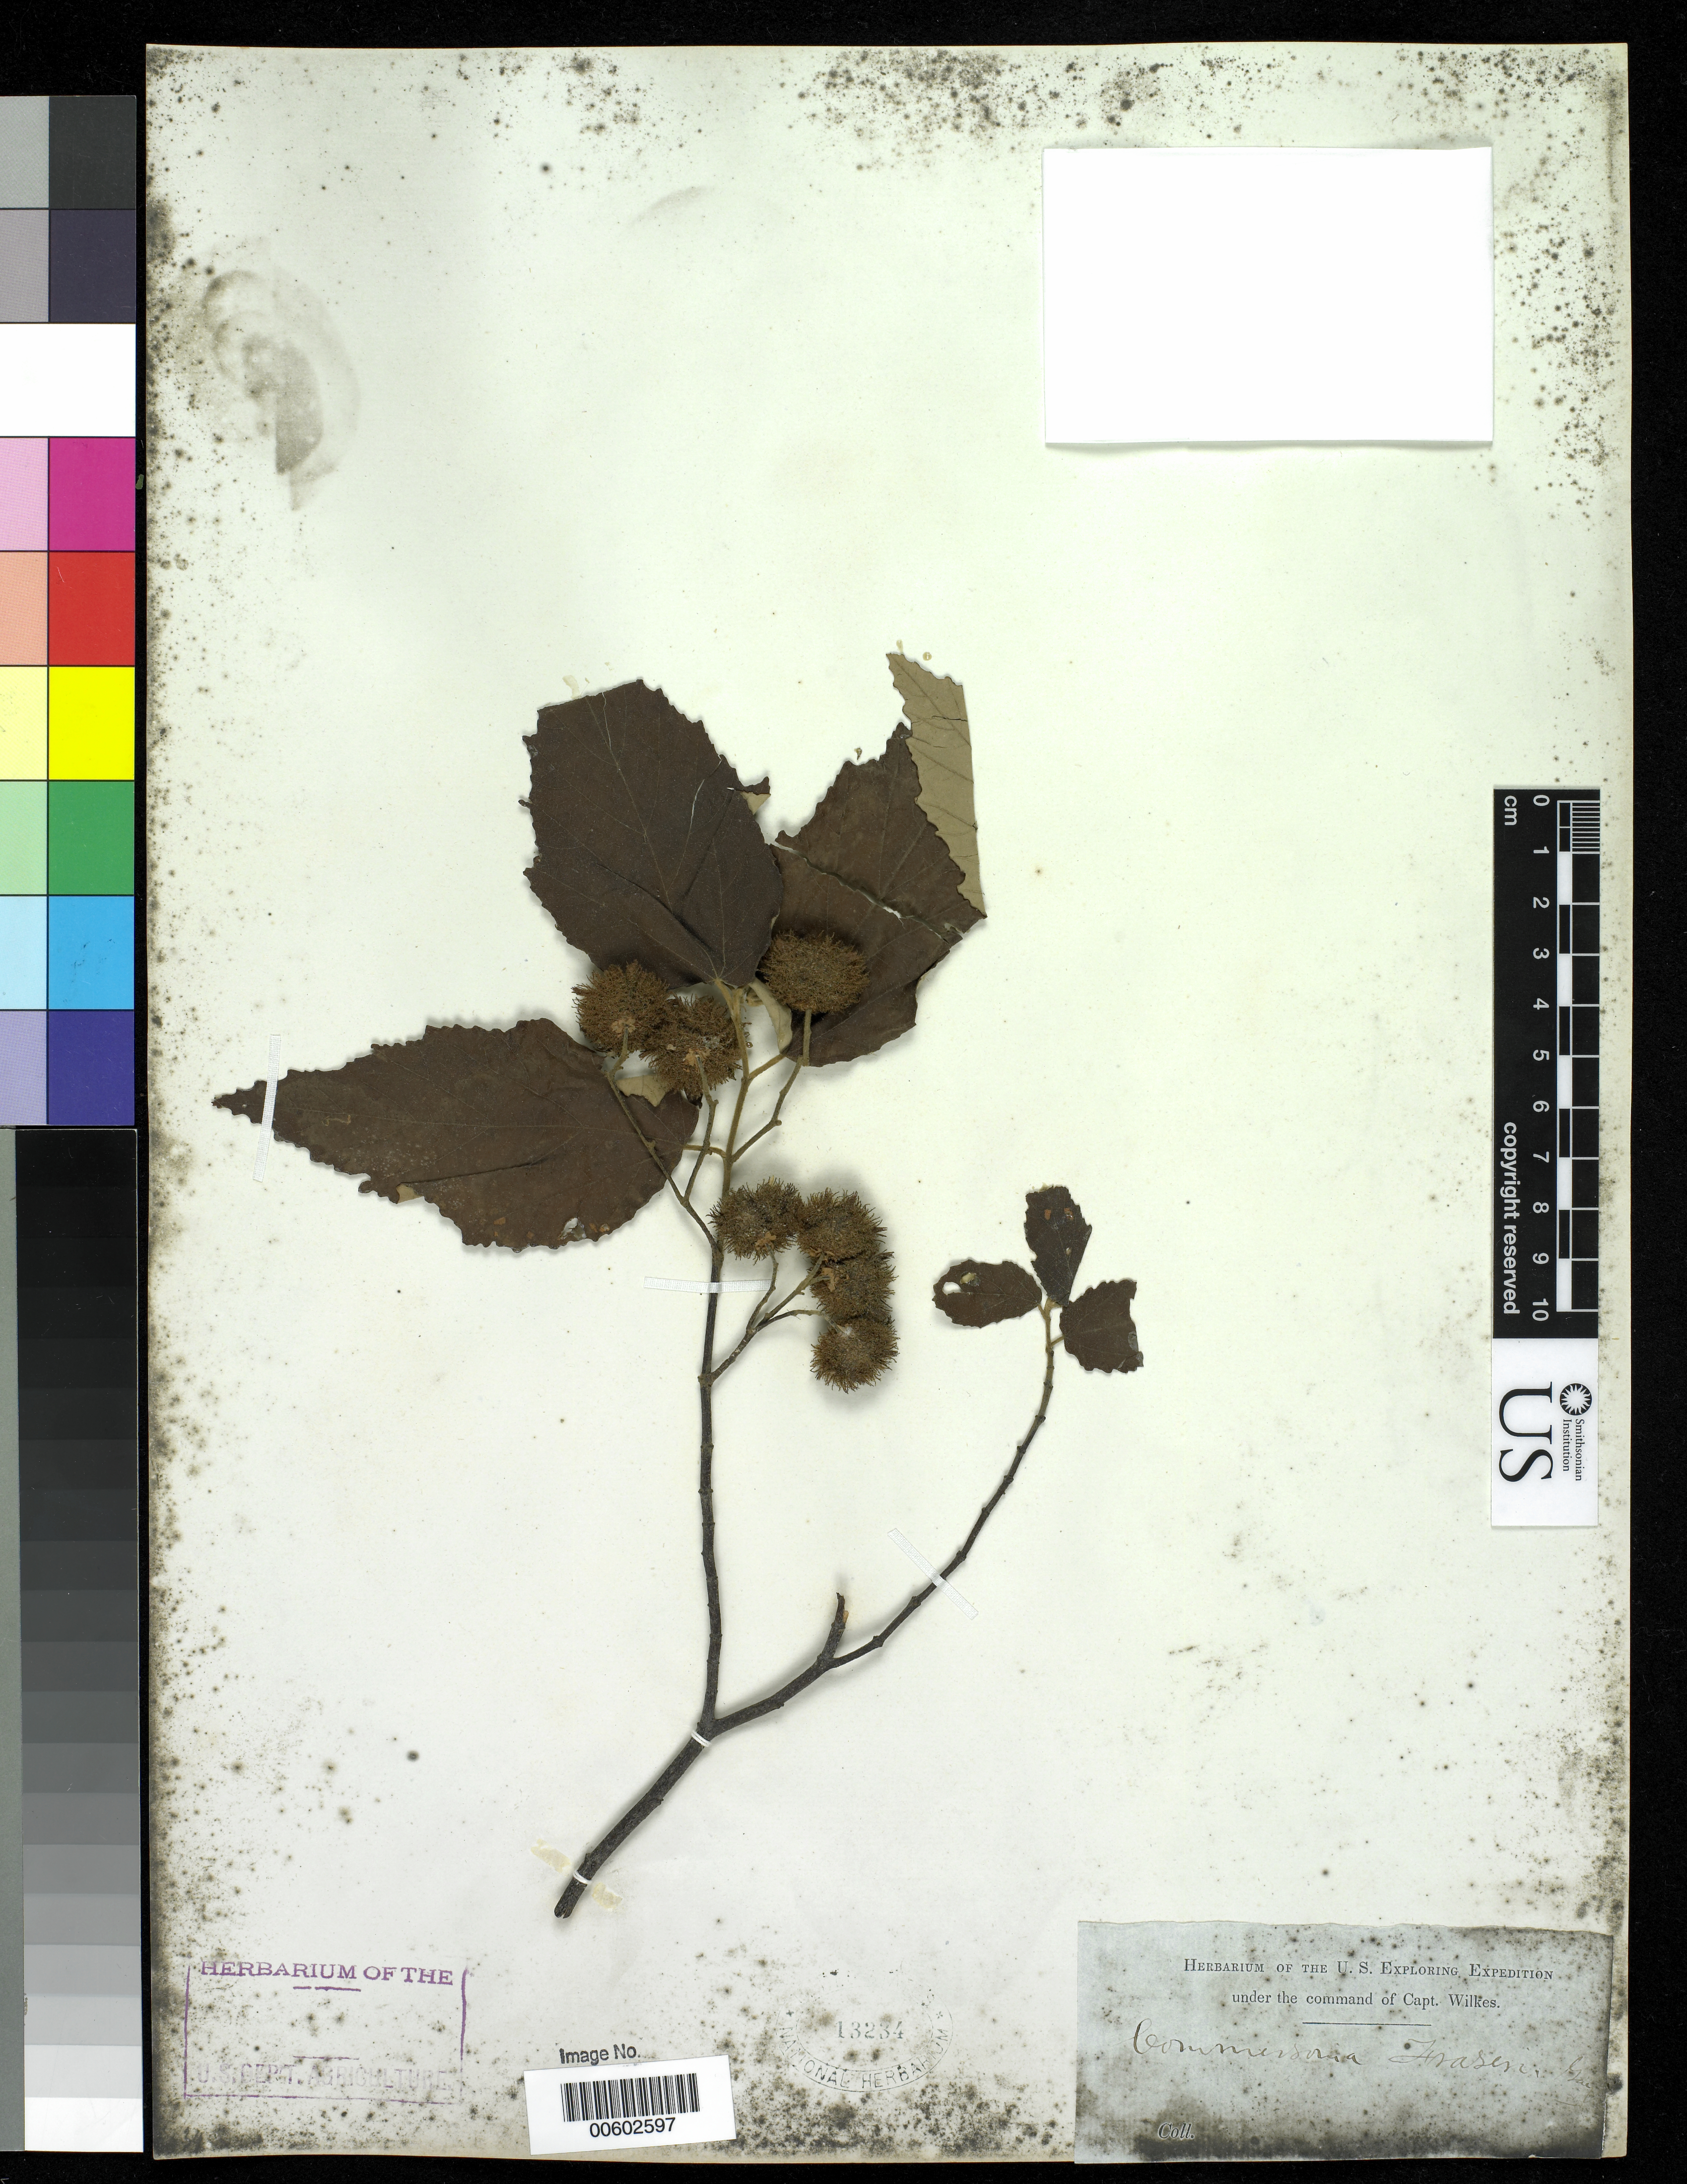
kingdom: Plantae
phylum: Tracheophyta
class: Magnoliopsida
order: Malvales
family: Malvaceae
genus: Commersonia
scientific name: Commersonia fraseri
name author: J. Gay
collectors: Wilkes Explor. Exped.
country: Australia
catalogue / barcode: US 13234